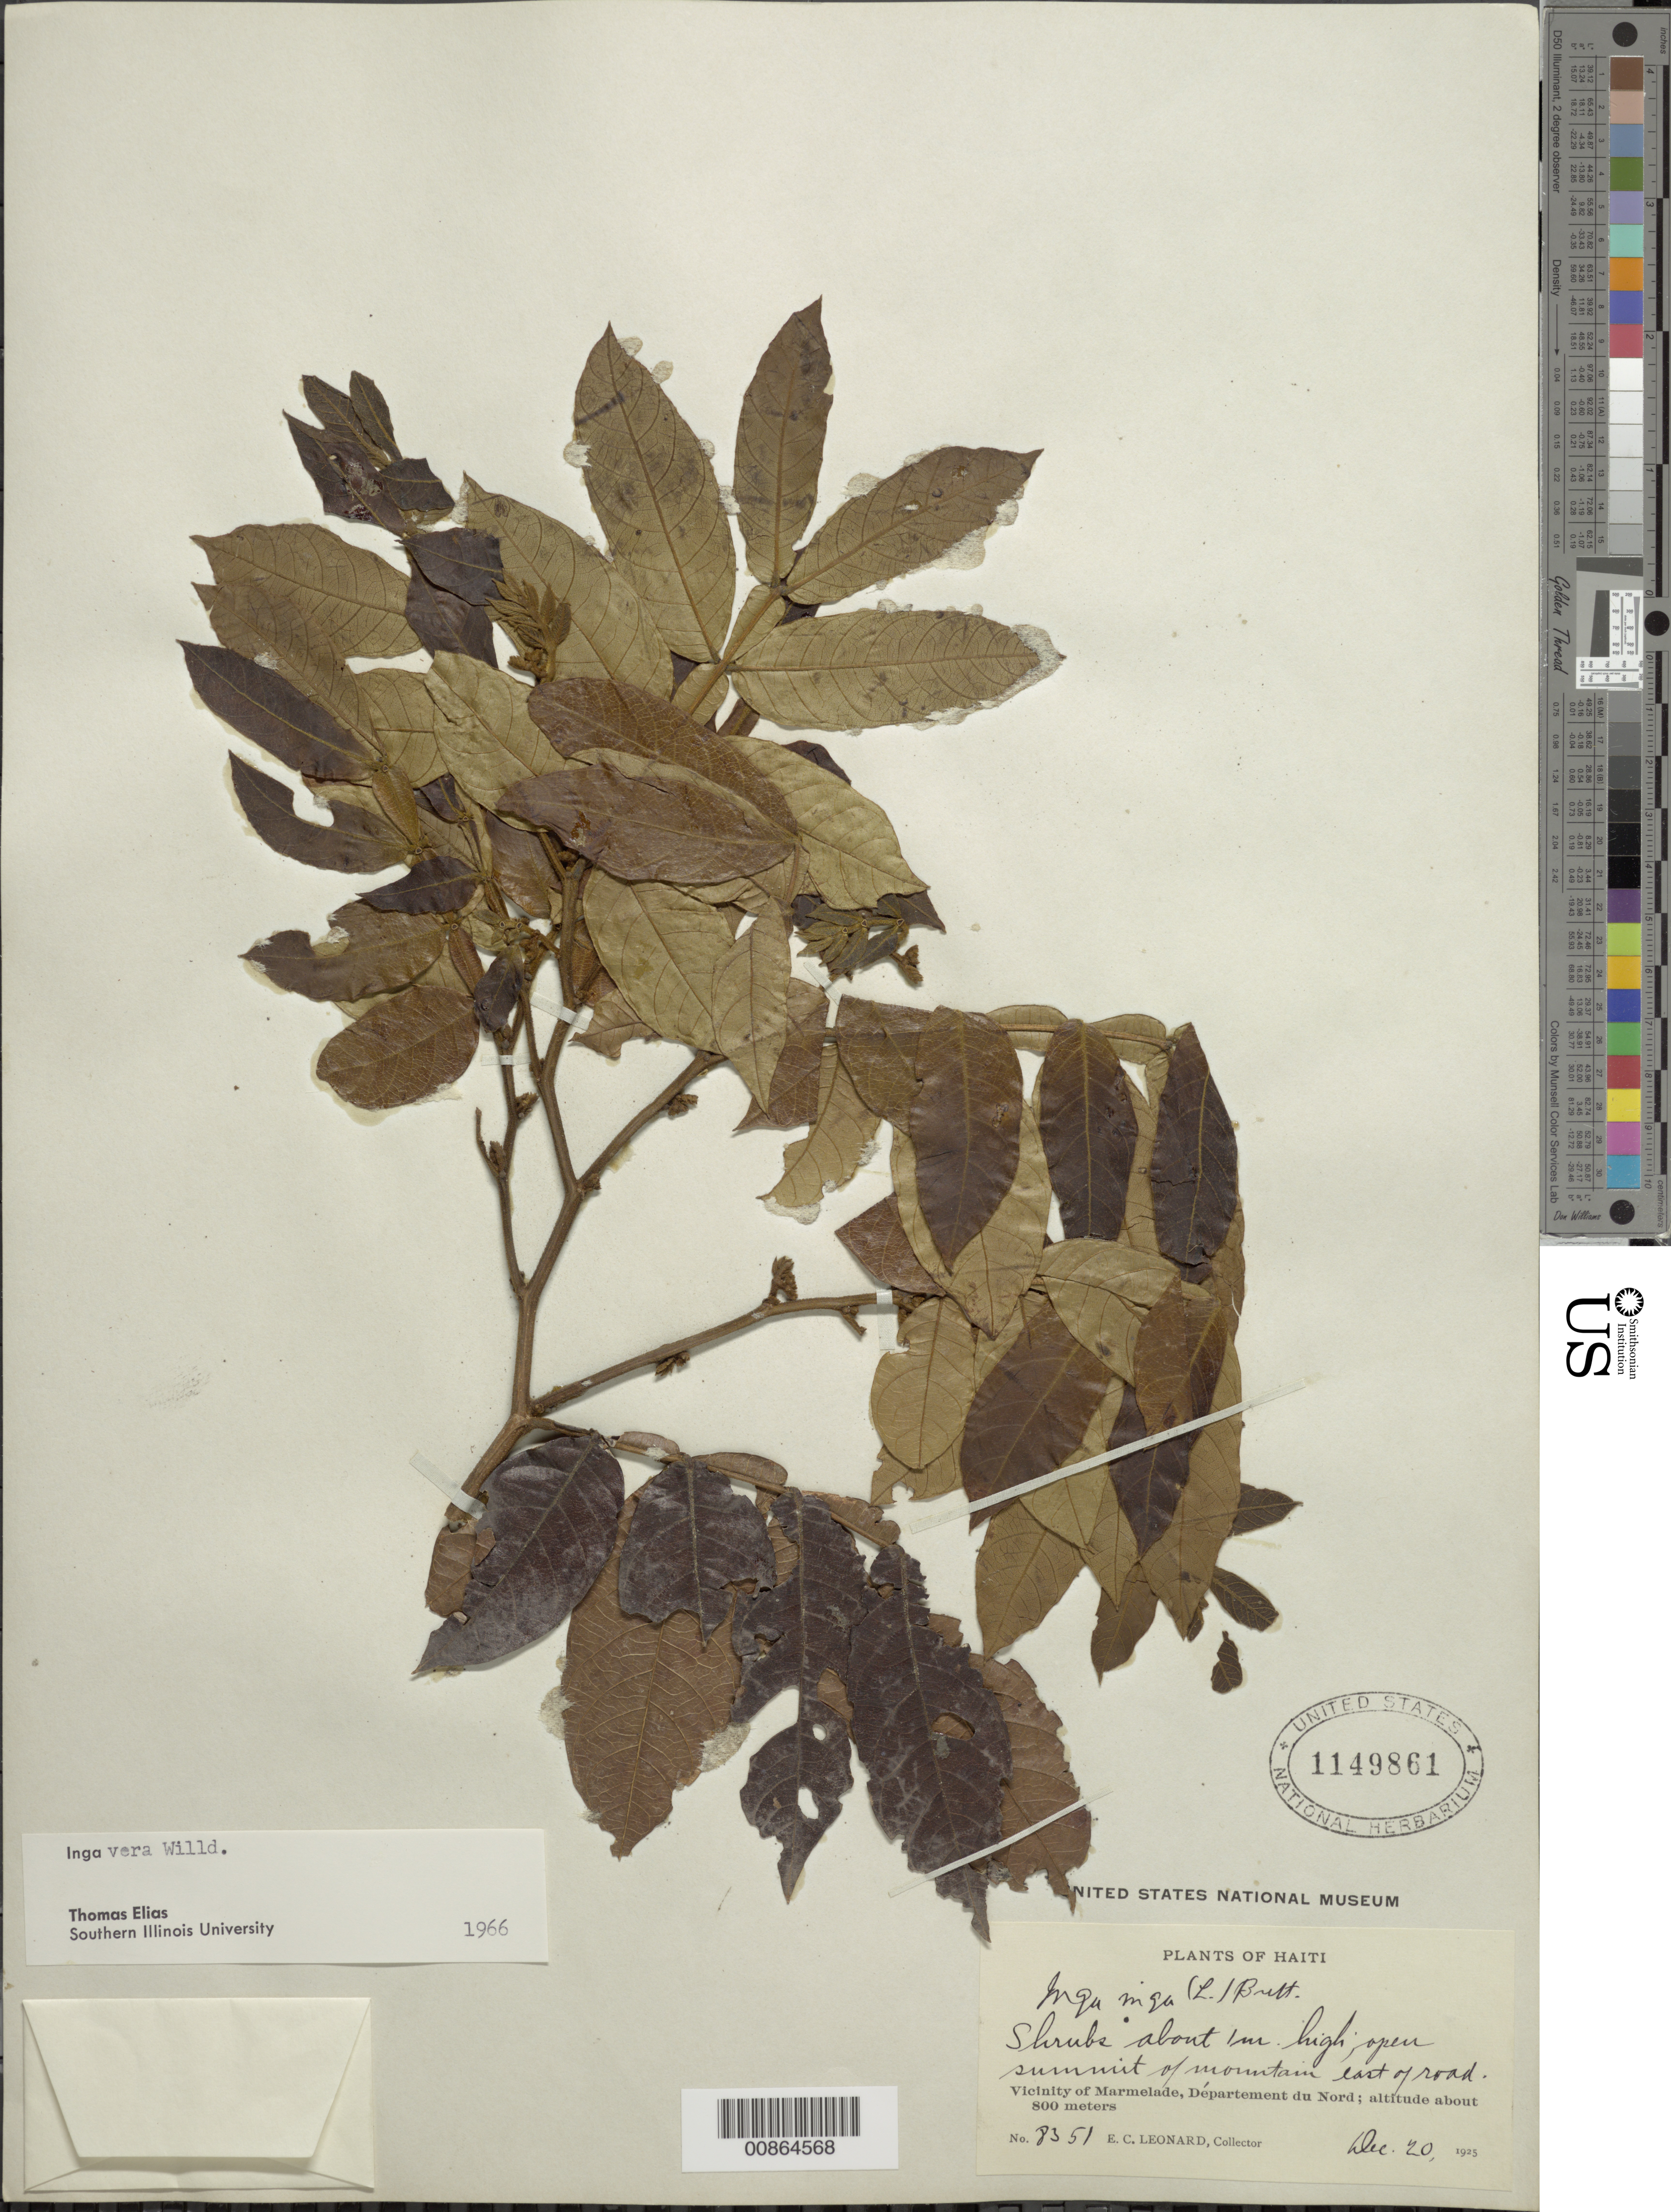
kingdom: Plantae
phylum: Tracheophyta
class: Magnoliopsida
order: Fabales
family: Fabaceae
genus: Inga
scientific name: Inga vera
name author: Willd.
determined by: Elias, T., (SIU), Southern Illinois University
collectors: E. C. Leonard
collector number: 8351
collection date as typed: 20 Dec 1925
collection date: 1925-12-20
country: Haiti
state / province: Nord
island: Hispaniola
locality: Vicinity of Marmelade. Mountain east of road.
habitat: Open summit of moountain.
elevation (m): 800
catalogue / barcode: US 1149861